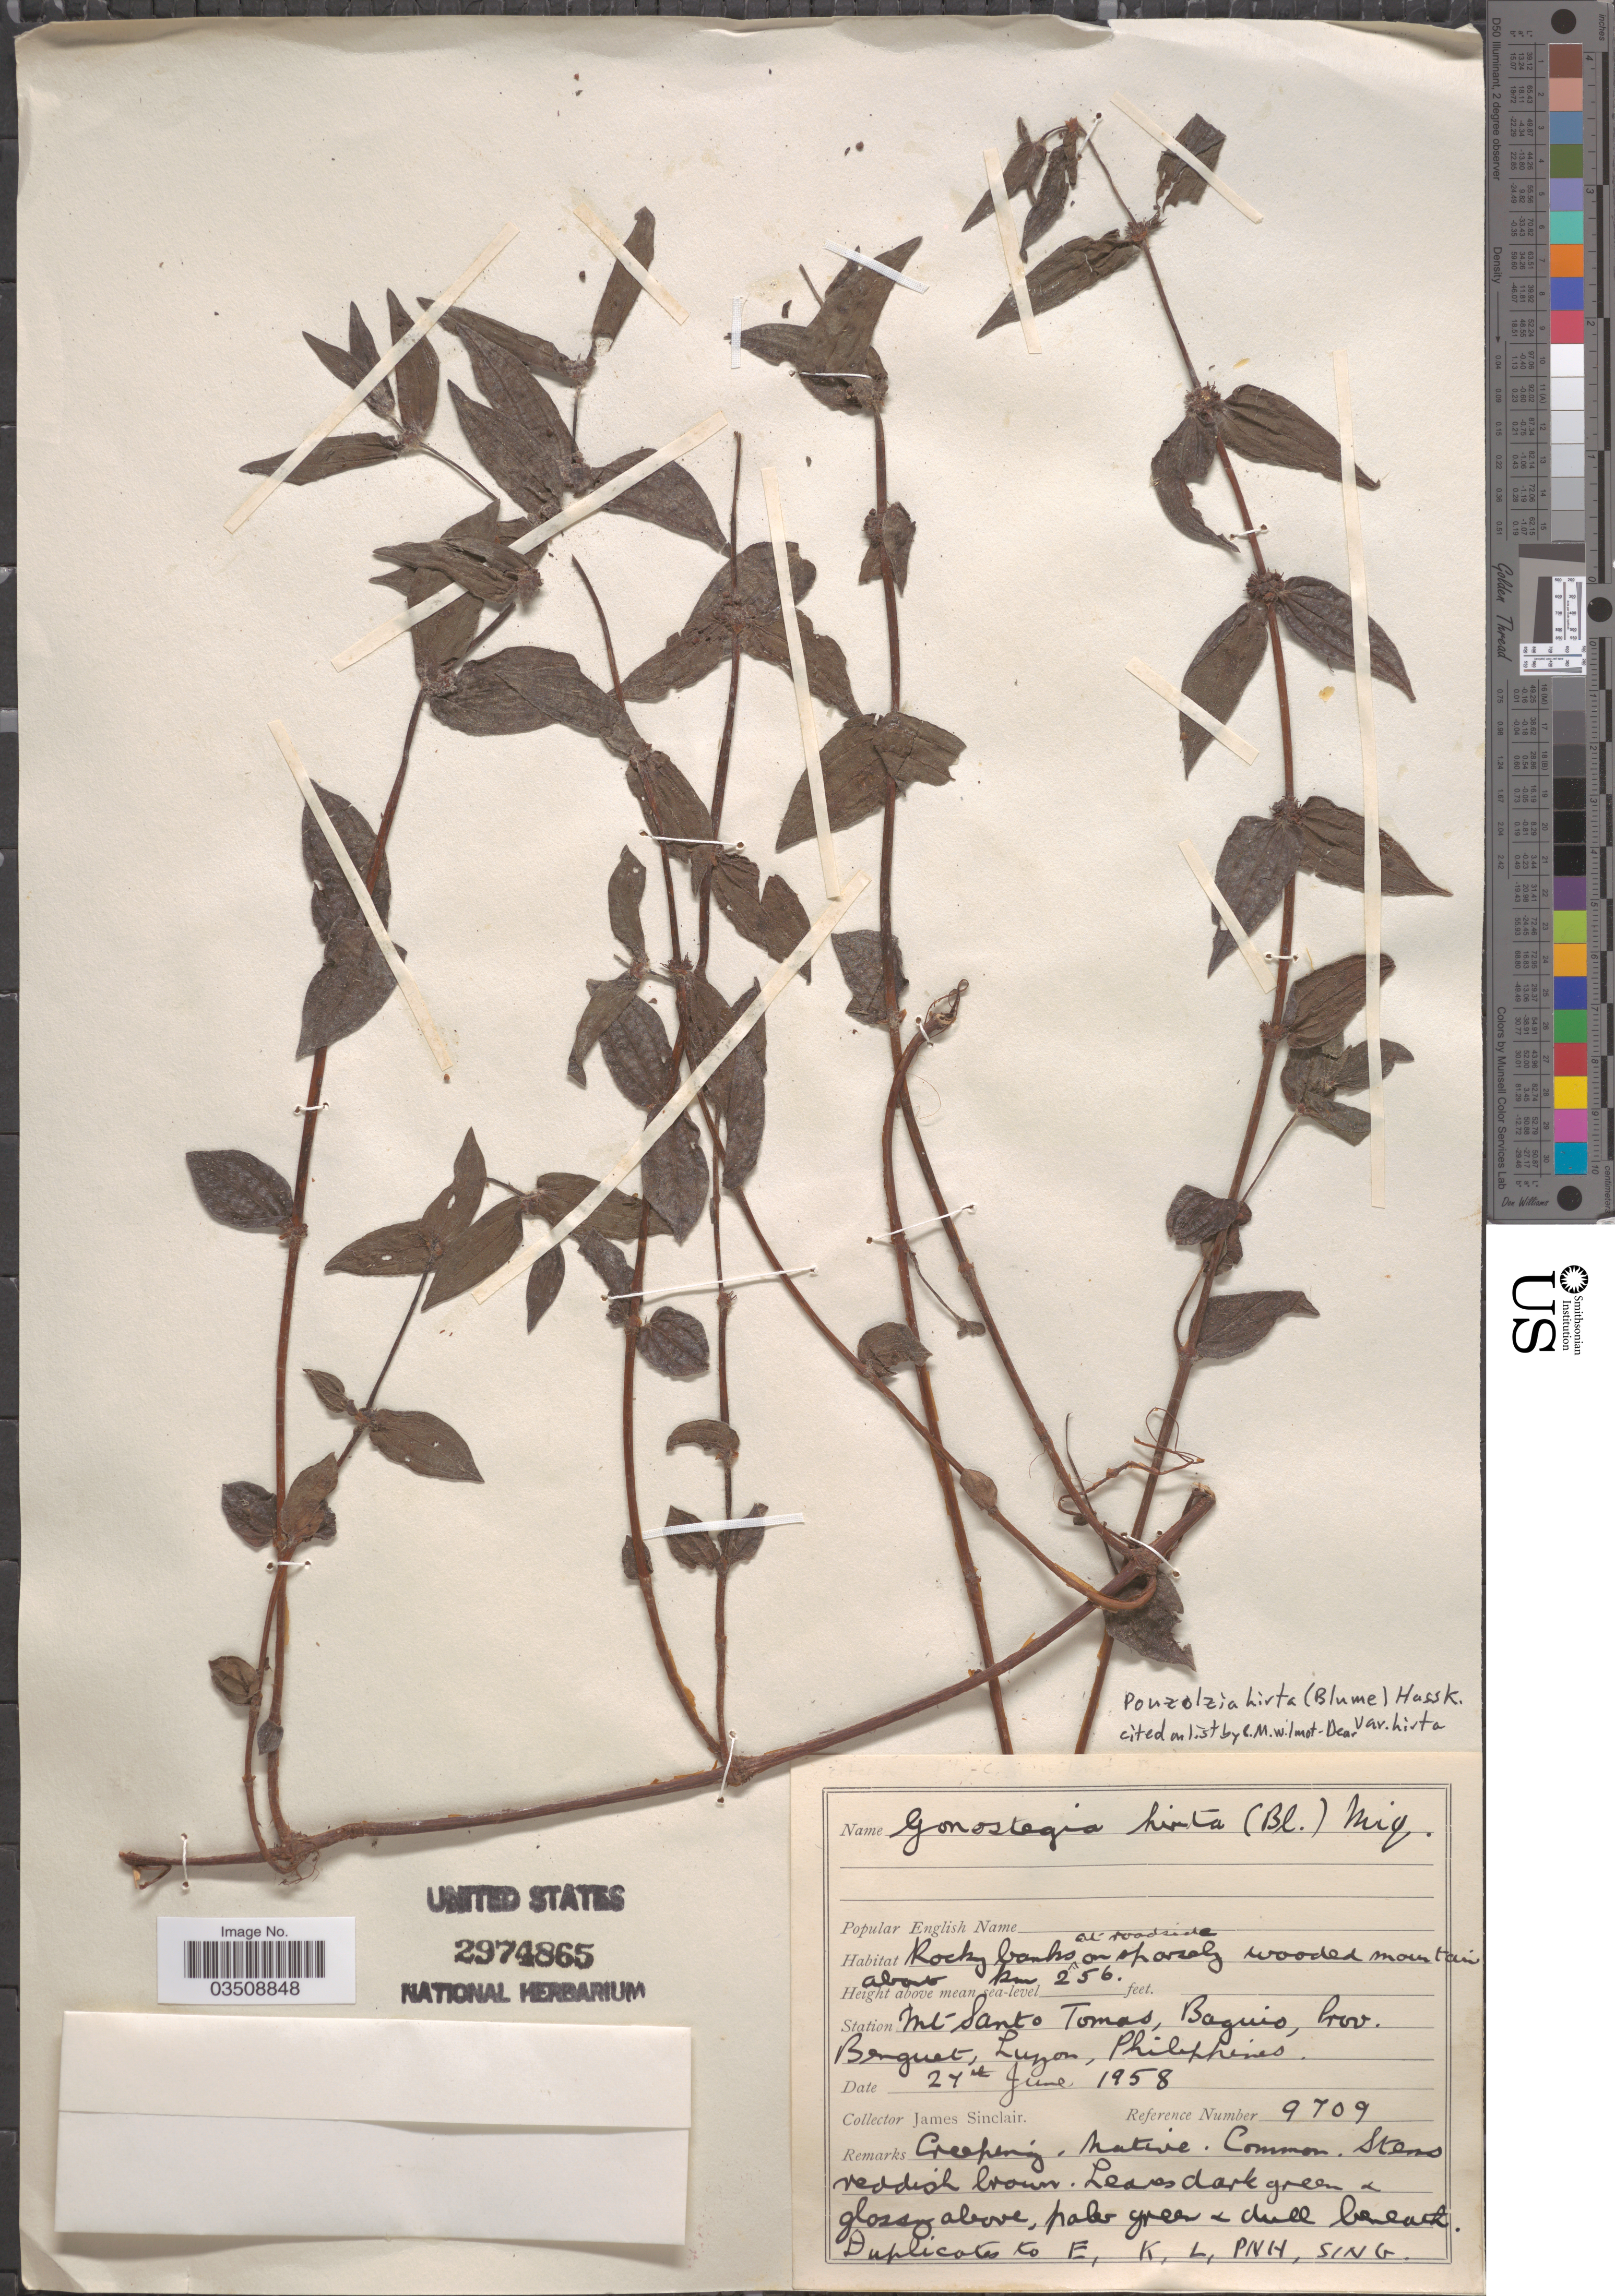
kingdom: Plantae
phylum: Tracheophyta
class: Magnoliopsida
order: Rosales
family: Urticaceae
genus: Gonostegia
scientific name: Gonostegia triandra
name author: (Blume) Miq.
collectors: J. Sinclair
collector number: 9709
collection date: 1958-06-27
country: Philippines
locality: Rocky banks on sparsely wooded mountain above km 256. Station Mt Santo Tomas, Baguio, Prov. Benguet, Luzon.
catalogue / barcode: US 2974865